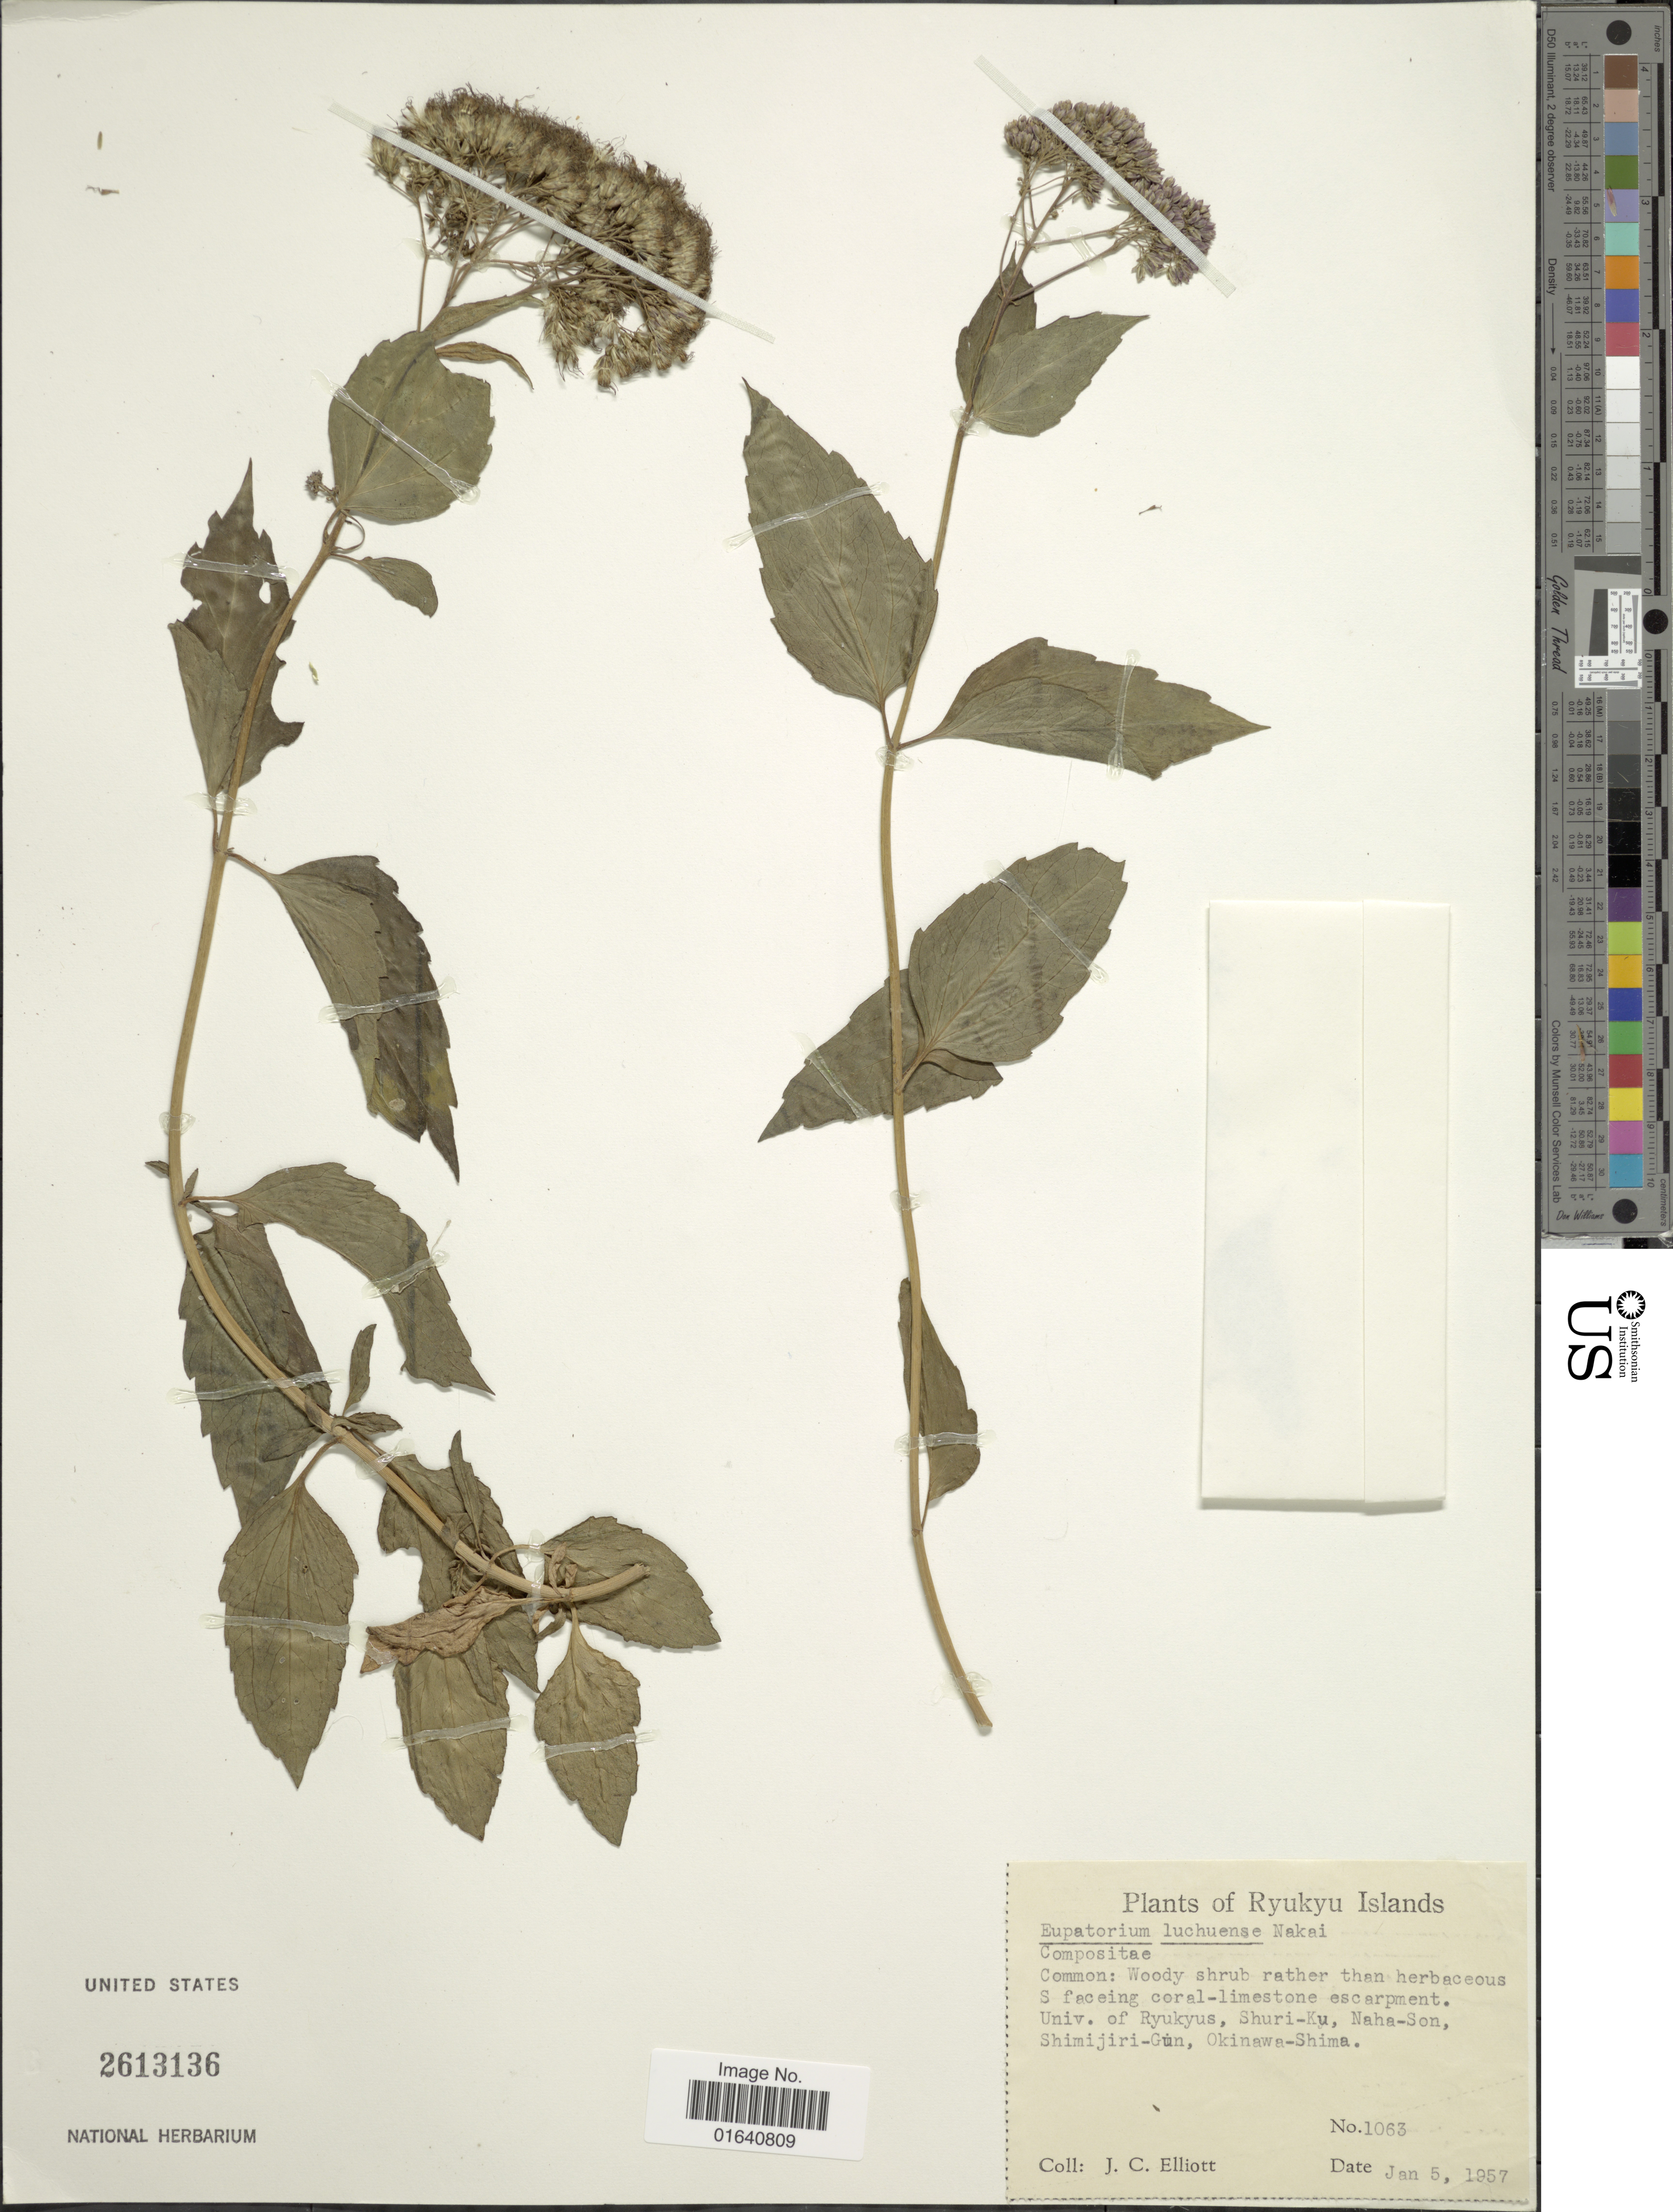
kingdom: Plantae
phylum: Tracheophyta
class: Magnoliopsida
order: Asterales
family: Asteraceae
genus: Eupatorium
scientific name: Eupatorium luchuense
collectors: J. Elliot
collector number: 1063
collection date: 1957-01-05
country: Japan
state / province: Okinawa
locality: Ryukyu Islands, S faceing ceral-limestone escarpment. Univ of Ryukyus, Shuri-Ku, Naha-Son, Shimijiri-Gun, Okinawa-Shima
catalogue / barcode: US 2613136